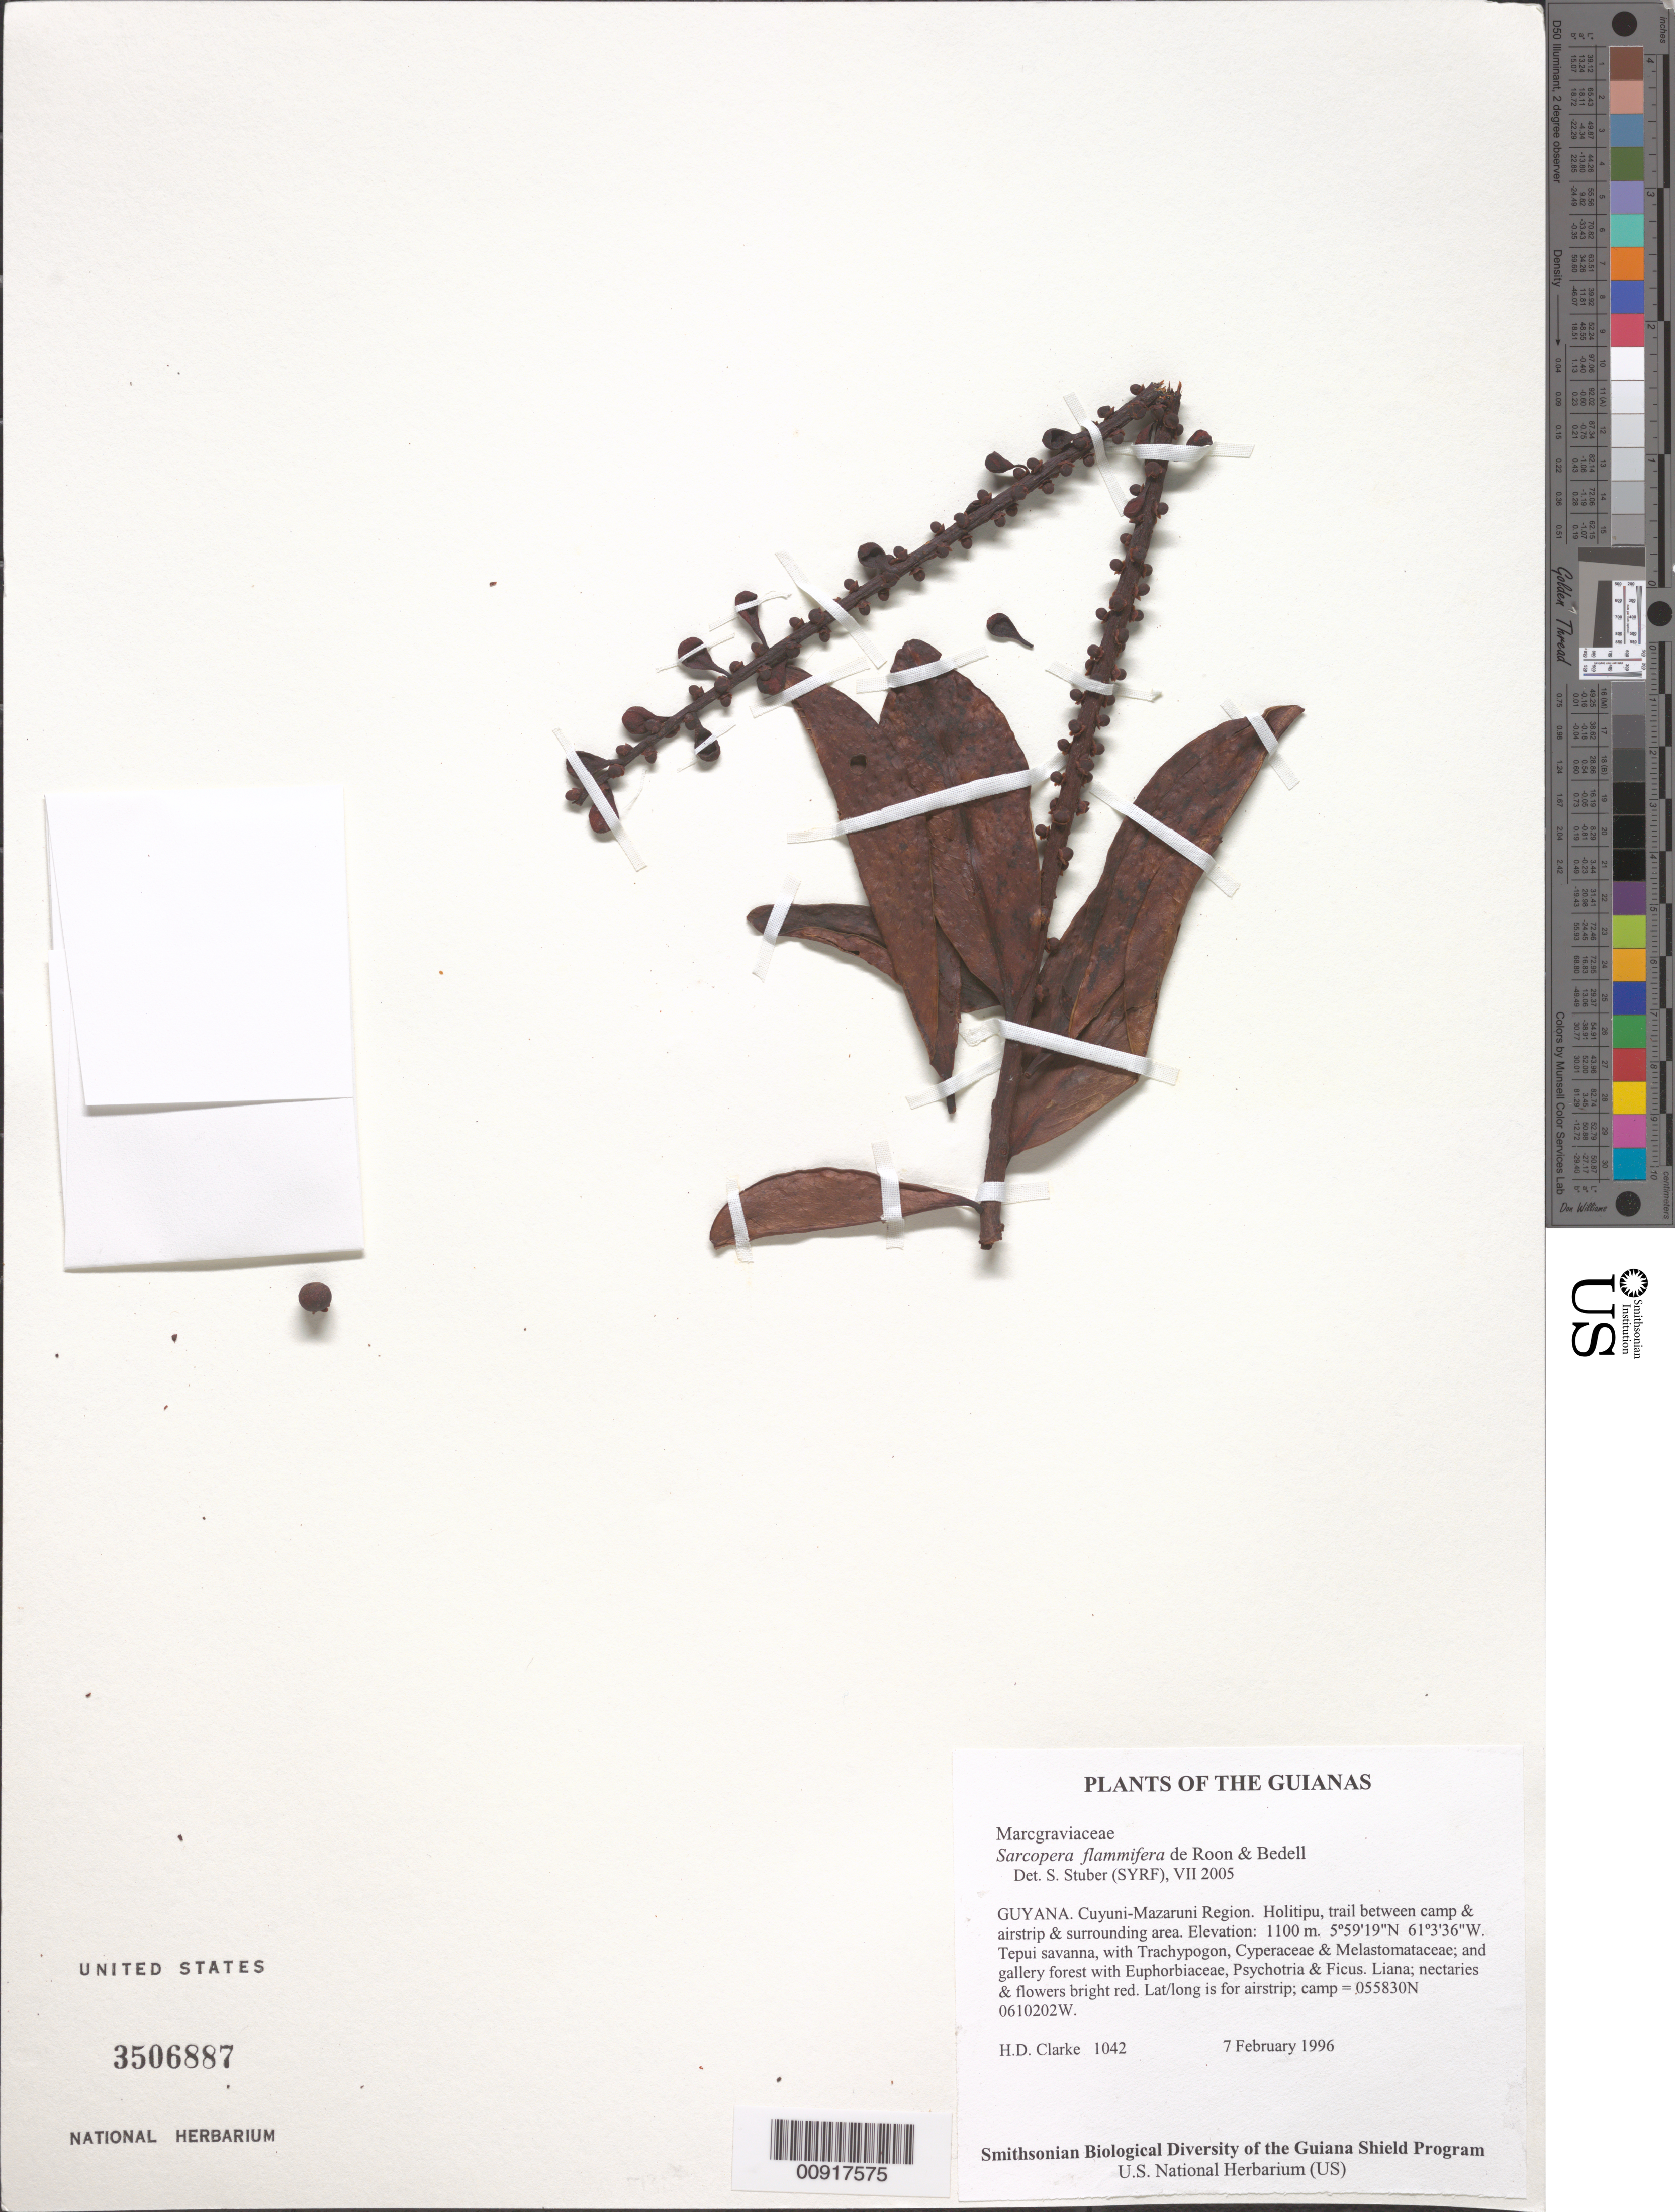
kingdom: Plantae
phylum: Tracheophyta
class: Magnoliopsida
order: Ericales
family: Marcgraviaceae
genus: Sarcopera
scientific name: Sarcopera flammifera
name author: de Roon & Bedell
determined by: Stuber, S.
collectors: H. D. Clarke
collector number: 1042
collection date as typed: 7 February 1996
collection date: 1996-02-07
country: Guyana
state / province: Cuyuni-Mazaruni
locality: Holitipu, trail between camp & airstrip & surrounding area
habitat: Tepui savanna, with Trachypogon, Cyperaceae & Melastomataceae; and gallery forest with Euphorbiaceae, Psychotria & Ficus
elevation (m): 1100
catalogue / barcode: US 3506887